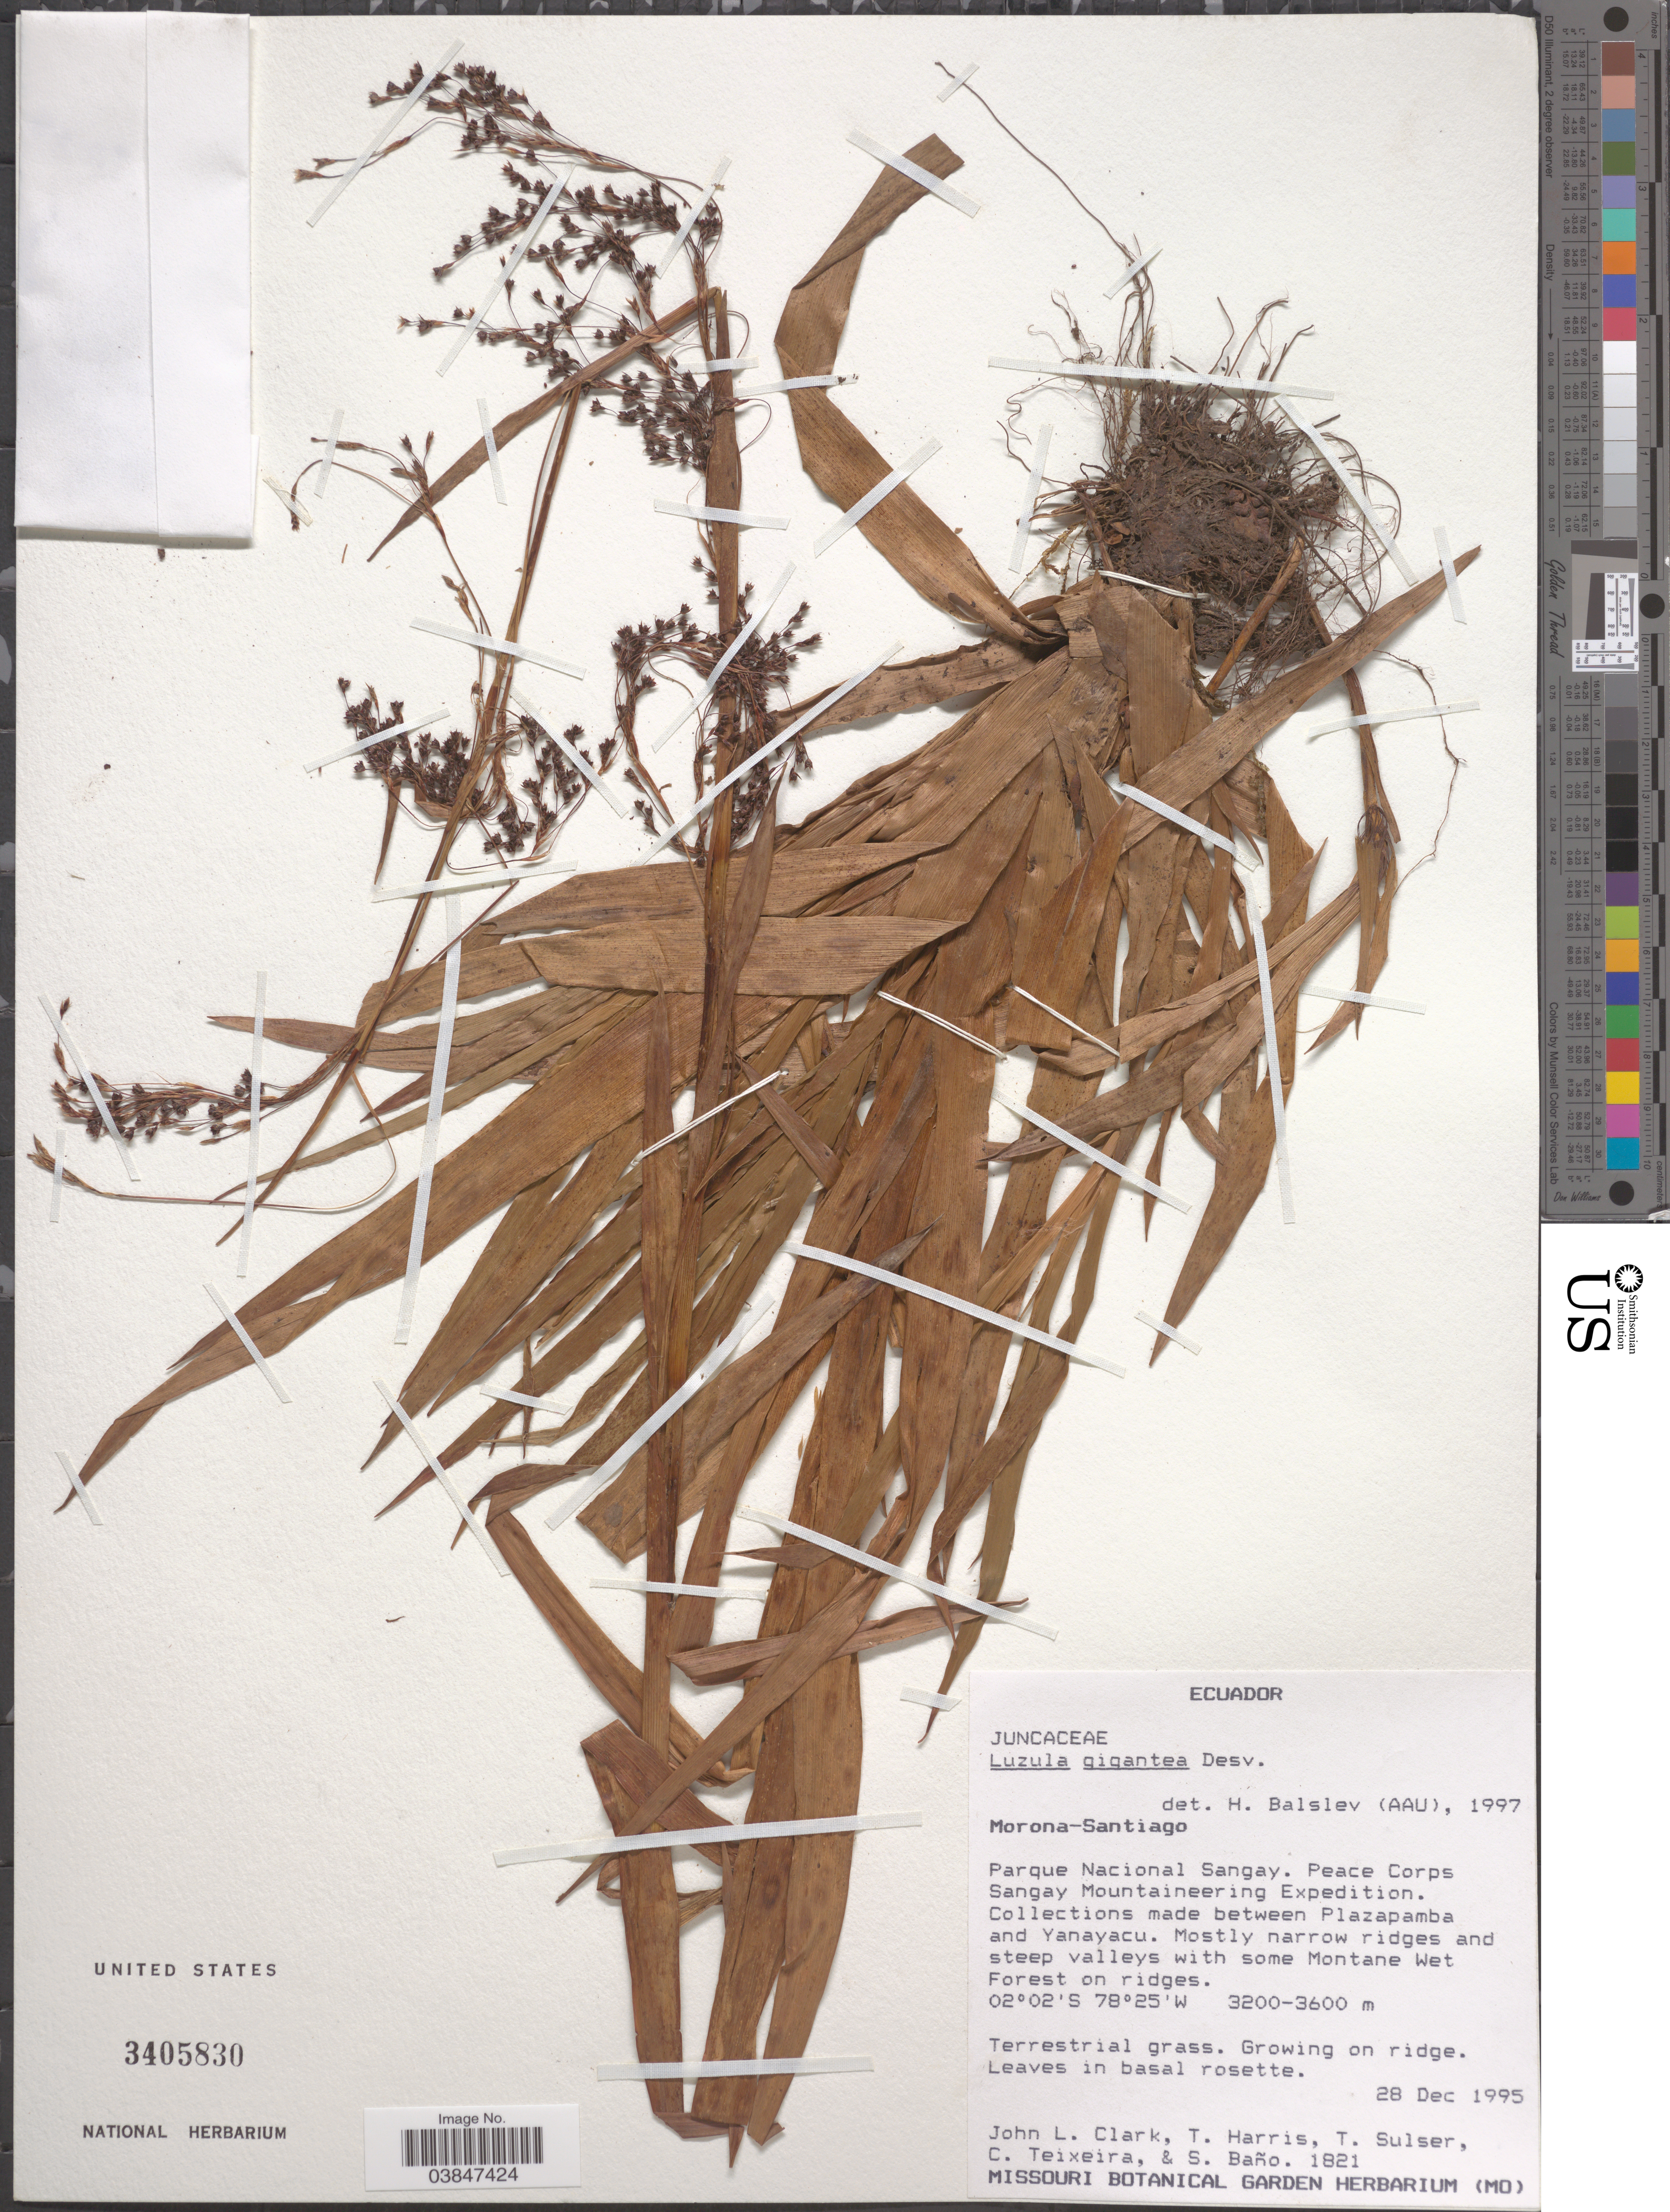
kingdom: Plantae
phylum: Tracheophyta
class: Liliopsida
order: Poales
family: Juncaceae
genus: Luzula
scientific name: Luzula gigantea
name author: Desv.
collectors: J. L. Clark, T. Harris, T. Sulser, C. Teixeira & S. Bano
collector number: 1821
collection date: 1995-12-28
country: Ecuador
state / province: Morona-Santiago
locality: Parque Nacional Sangay. Peace Corps Sangay Mountaineering Expedition. Between Plazapampa and Yanayacu.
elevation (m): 3200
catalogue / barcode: US 3405830